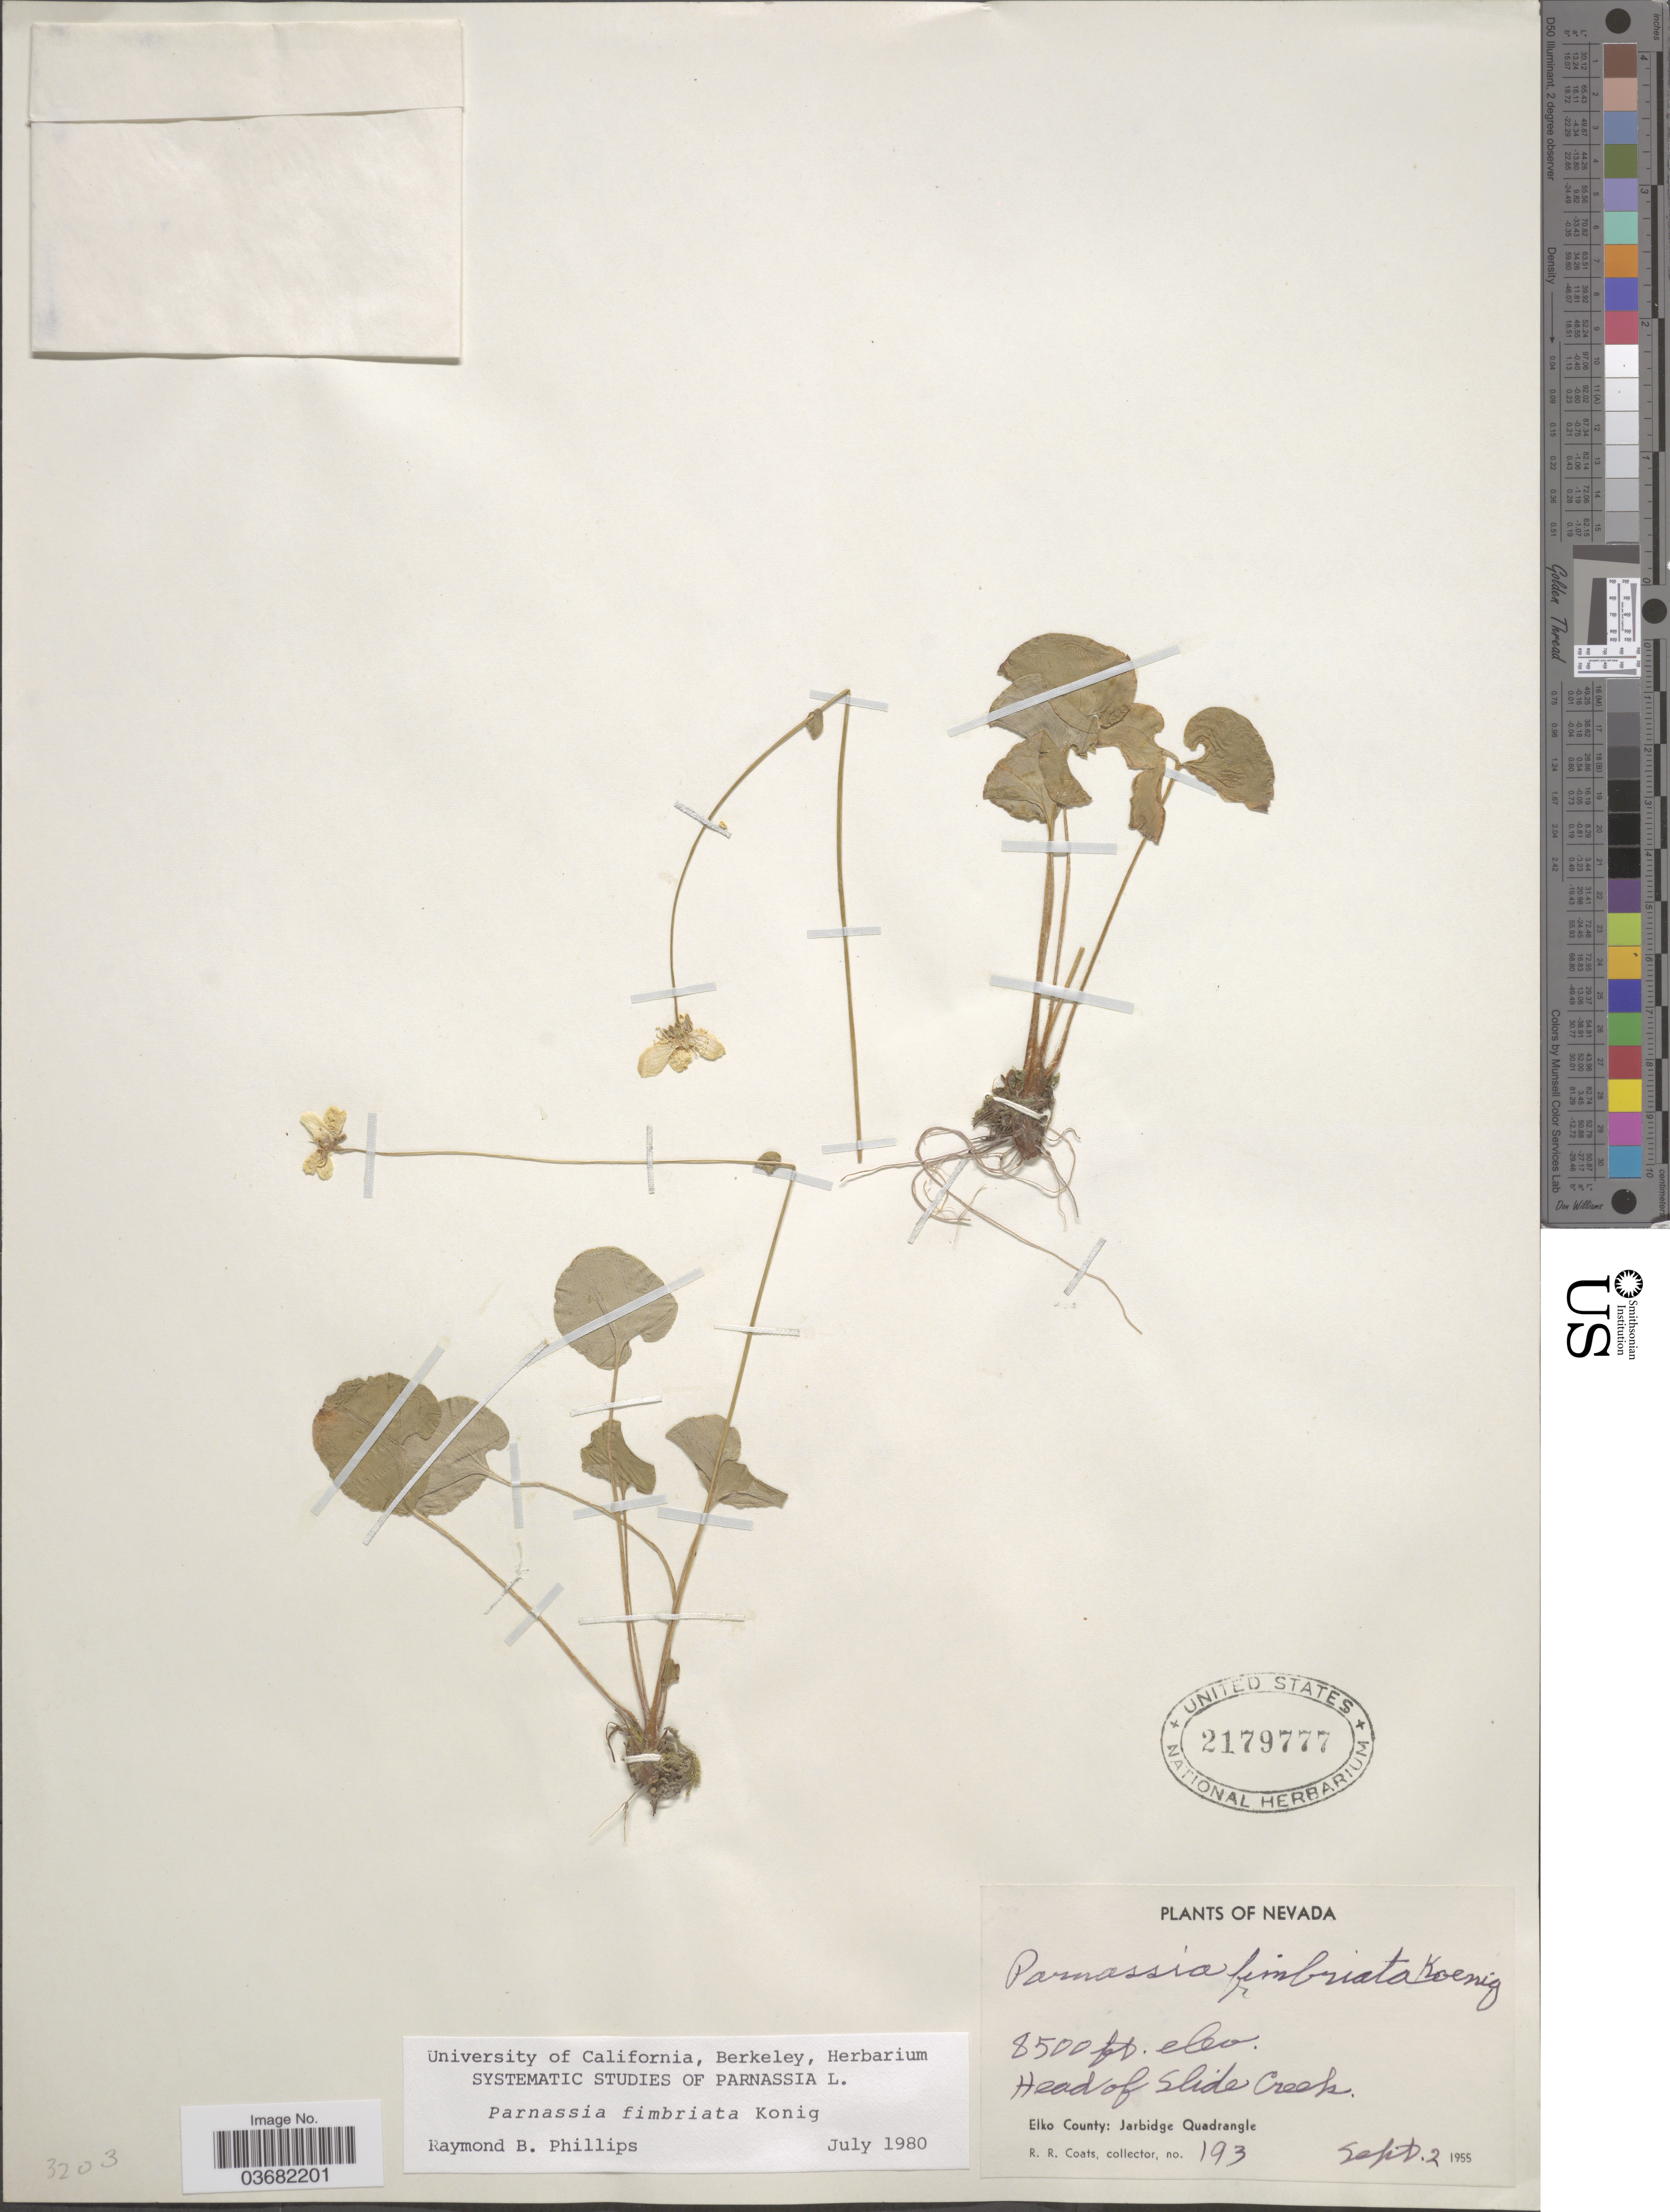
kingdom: Plantae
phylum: Tracheophyta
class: Magnoliopsida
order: Celastrales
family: Parnassiaceae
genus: Parnassia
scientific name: Parnassia fimbriata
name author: K.D. Koenig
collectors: R. Coats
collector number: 193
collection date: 1955-09-02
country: United States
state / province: Nevada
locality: Head of Slide Creek. Elko County: Jarbidge Quadrangle.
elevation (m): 2591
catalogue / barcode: US 2179777